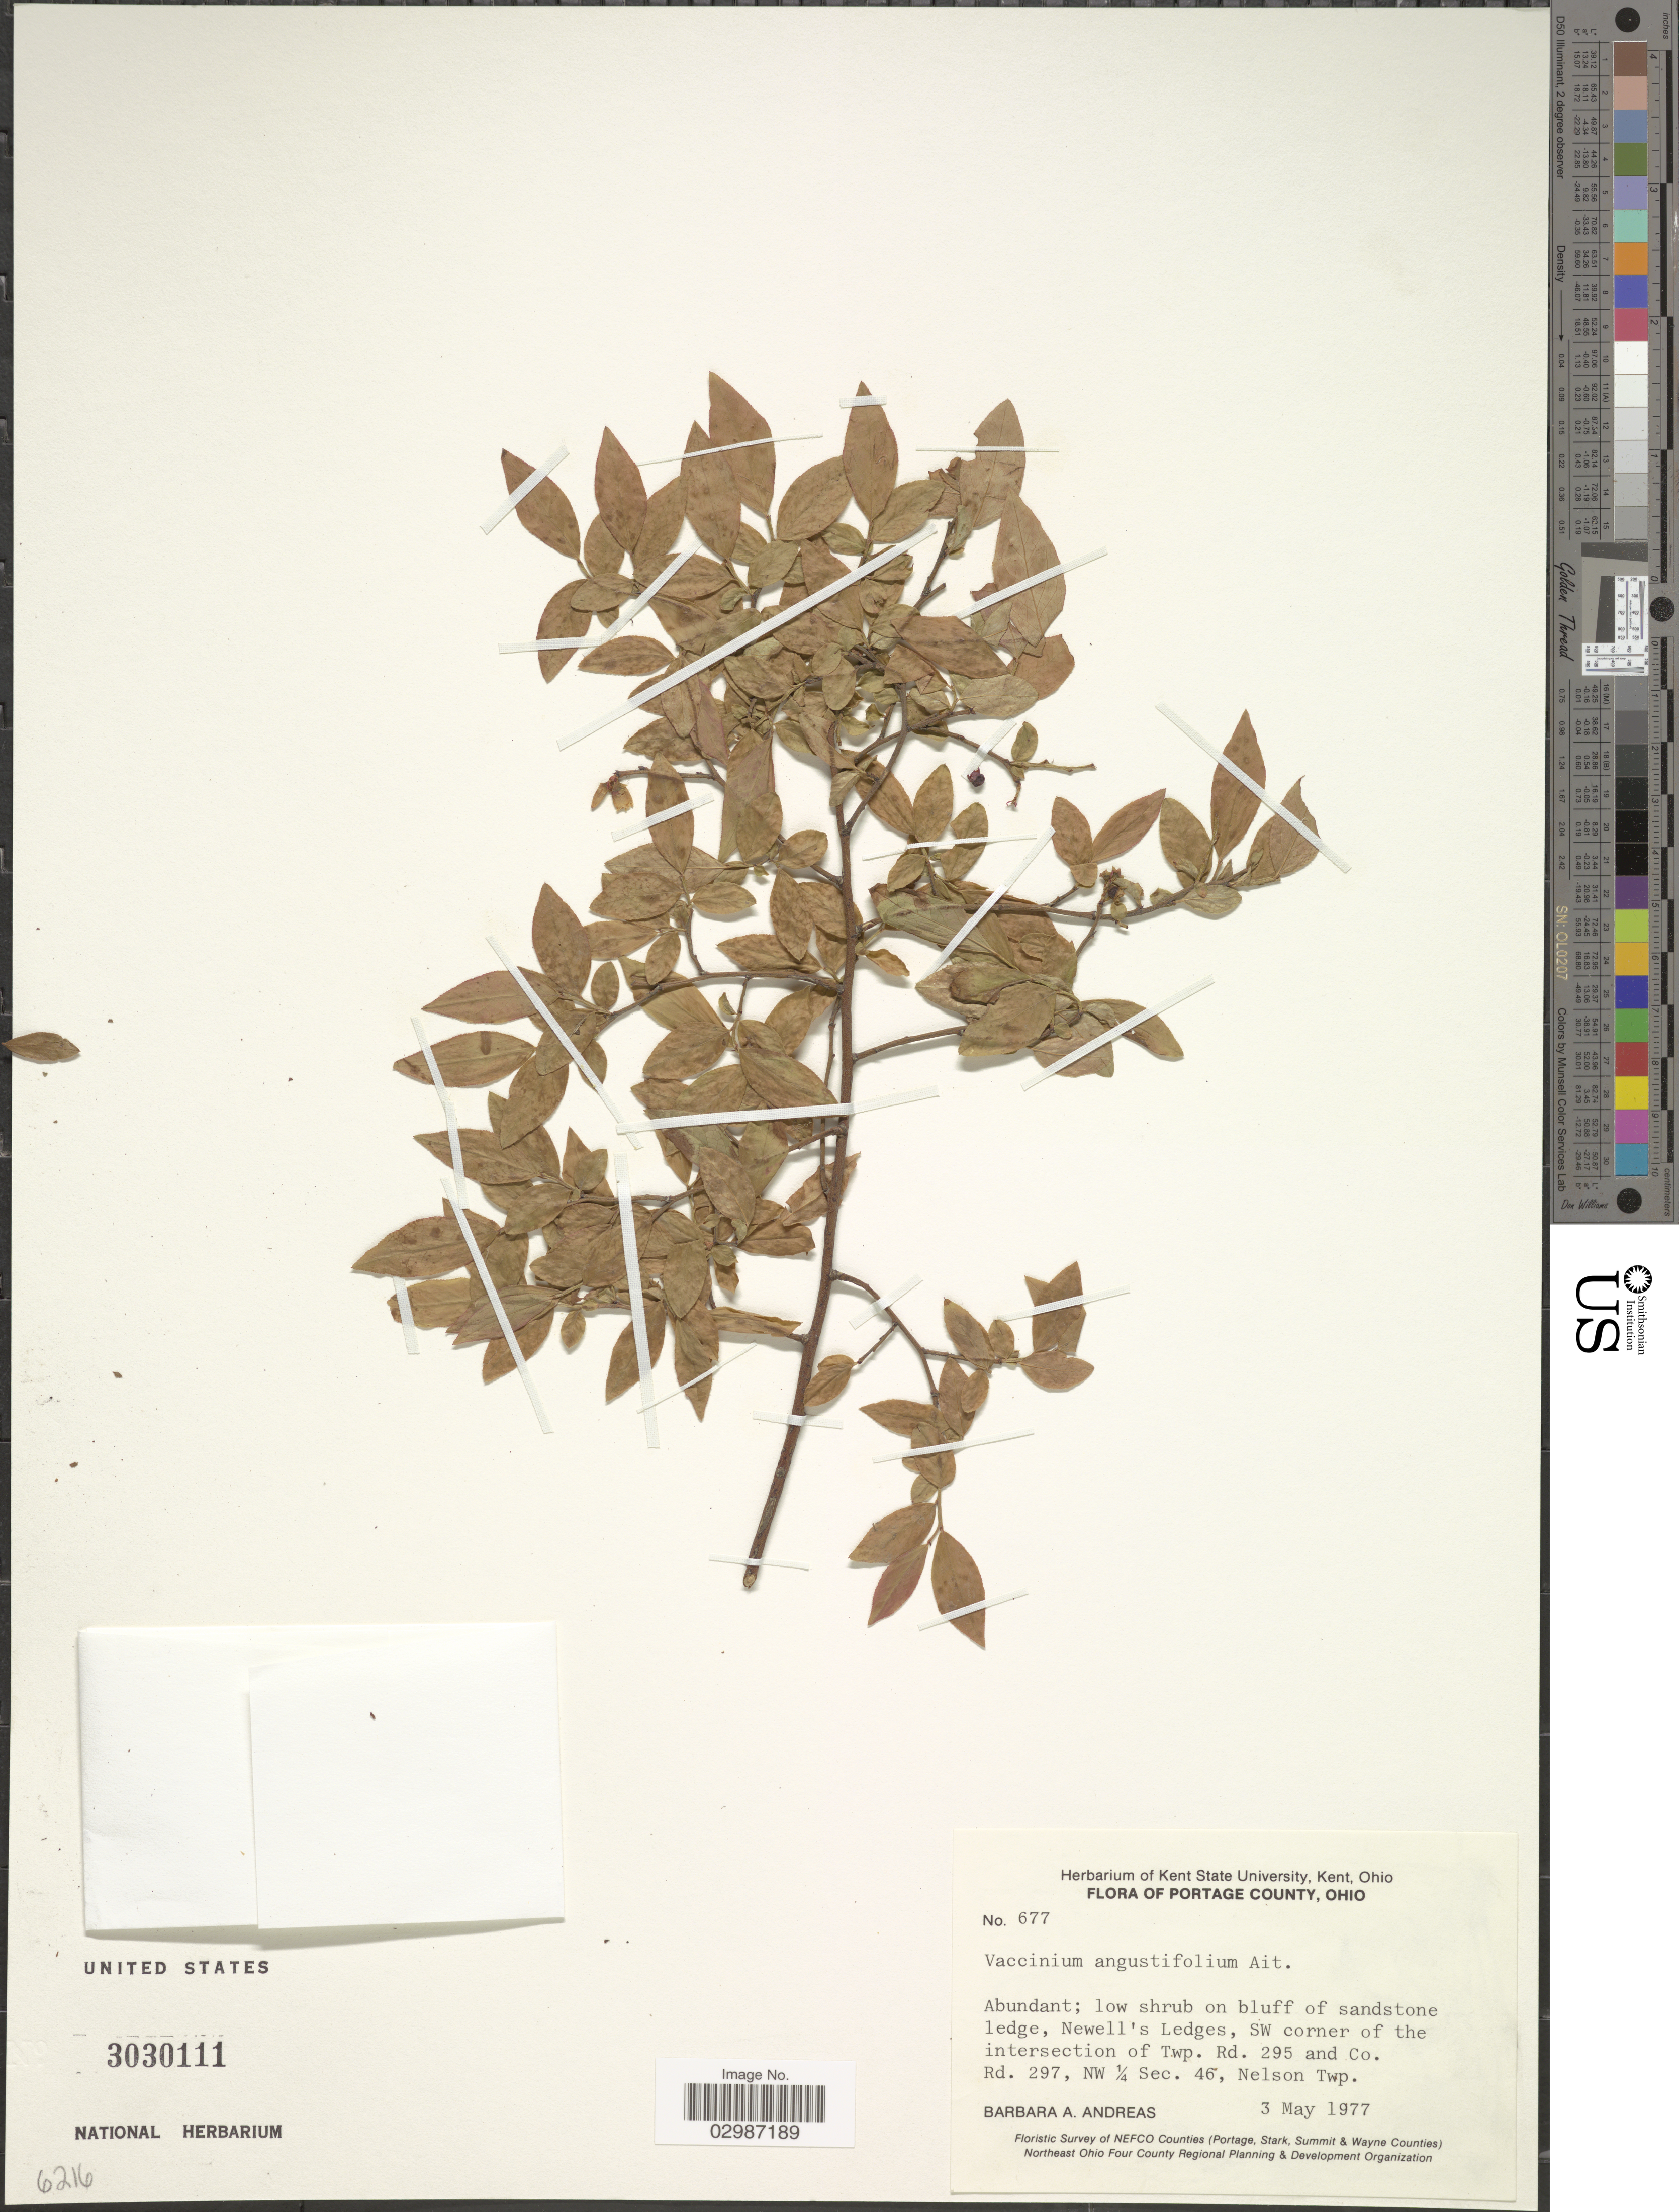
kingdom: Plantae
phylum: Tracheophyta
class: Magnoliopsida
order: Ericales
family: Ericaceae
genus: Vaccinium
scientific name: Vaccinium angustifolium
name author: Aiton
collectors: B. A. Andreas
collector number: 677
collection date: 1977-05-03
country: United States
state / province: Ohio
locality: Portage County. Newell's Ledges, SW corner of the intersection of Twp. Rd. 295 and Co. Rd. 297, NW 1/4 Sec. 46, Nelson Twp.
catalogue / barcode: US 3030111